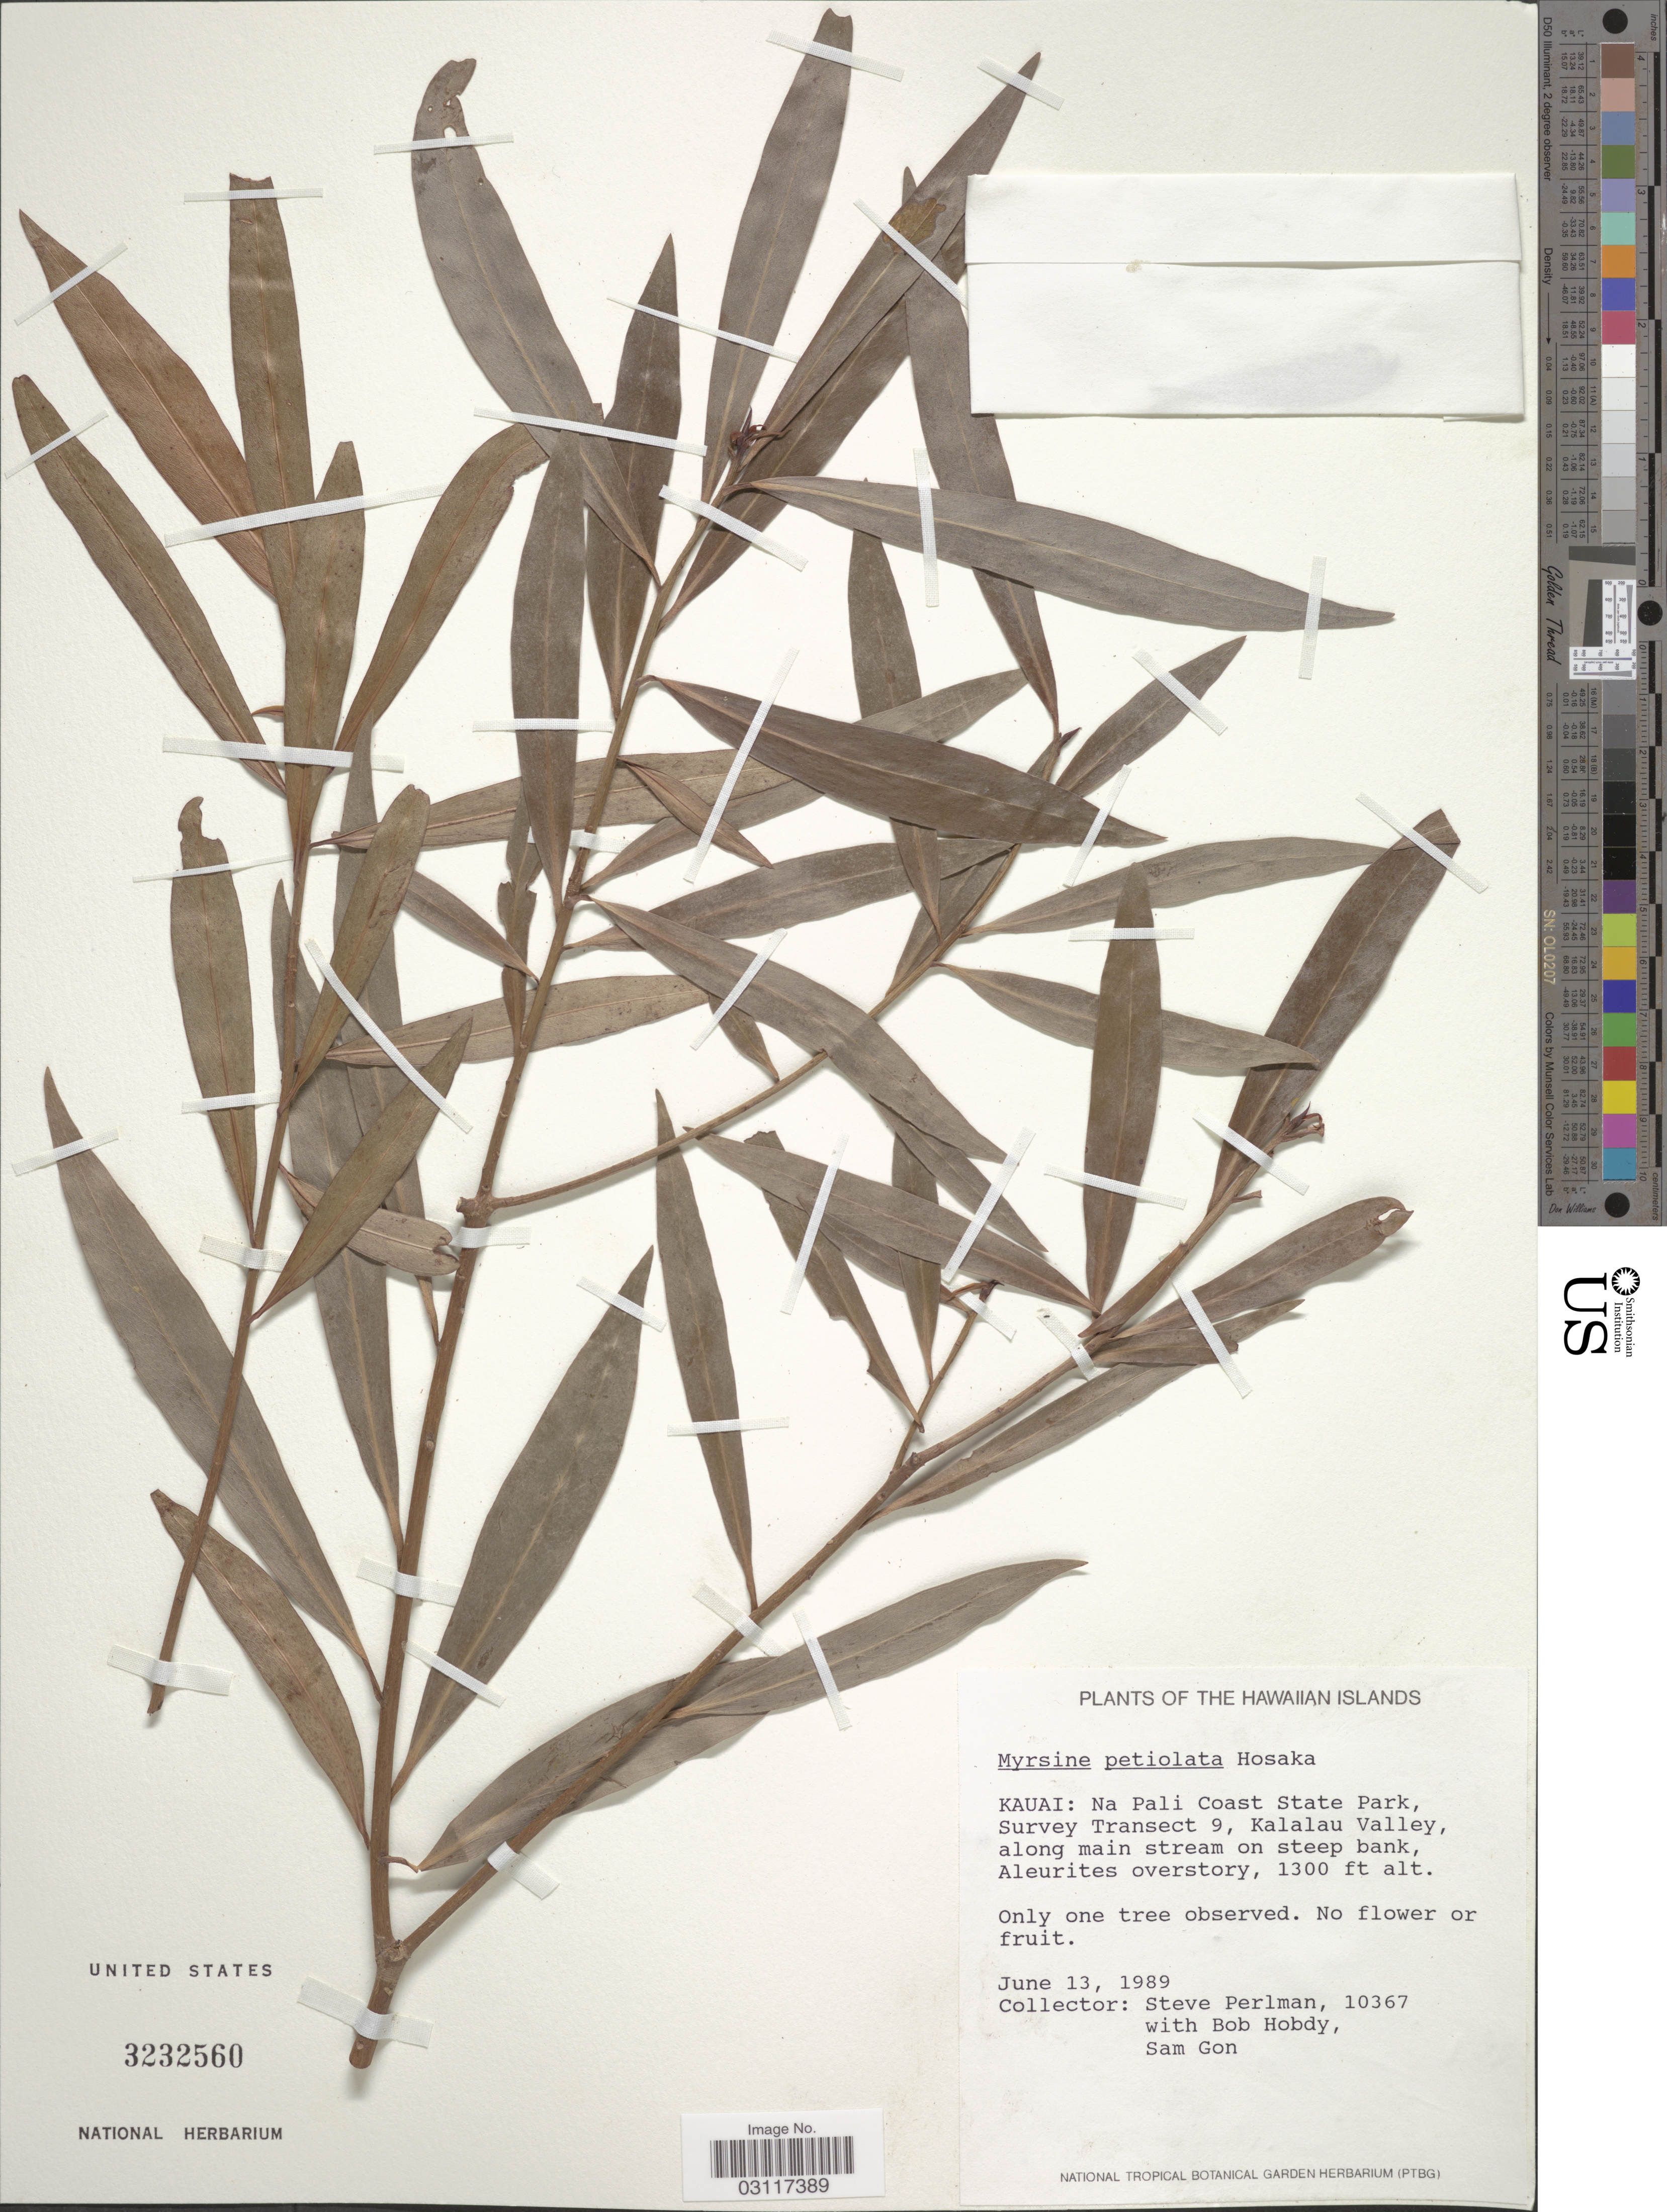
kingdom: Plantae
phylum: Tracheophyta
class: Magnoliopsida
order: Ericales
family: Primulaceae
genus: Myrsine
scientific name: Myrsine petiolata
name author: Hosaka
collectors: S. Perlman, B. Hobdy & S. Gon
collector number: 10367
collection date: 1989-06-13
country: United States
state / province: Hawaii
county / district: Kauai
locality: The Hawaiian Islands, Kauai: Na Pali Coast State Park, Survey Transect 9, Kalalau Valley, along main stream on steep bank.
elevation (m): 396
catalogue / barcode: US 3232560